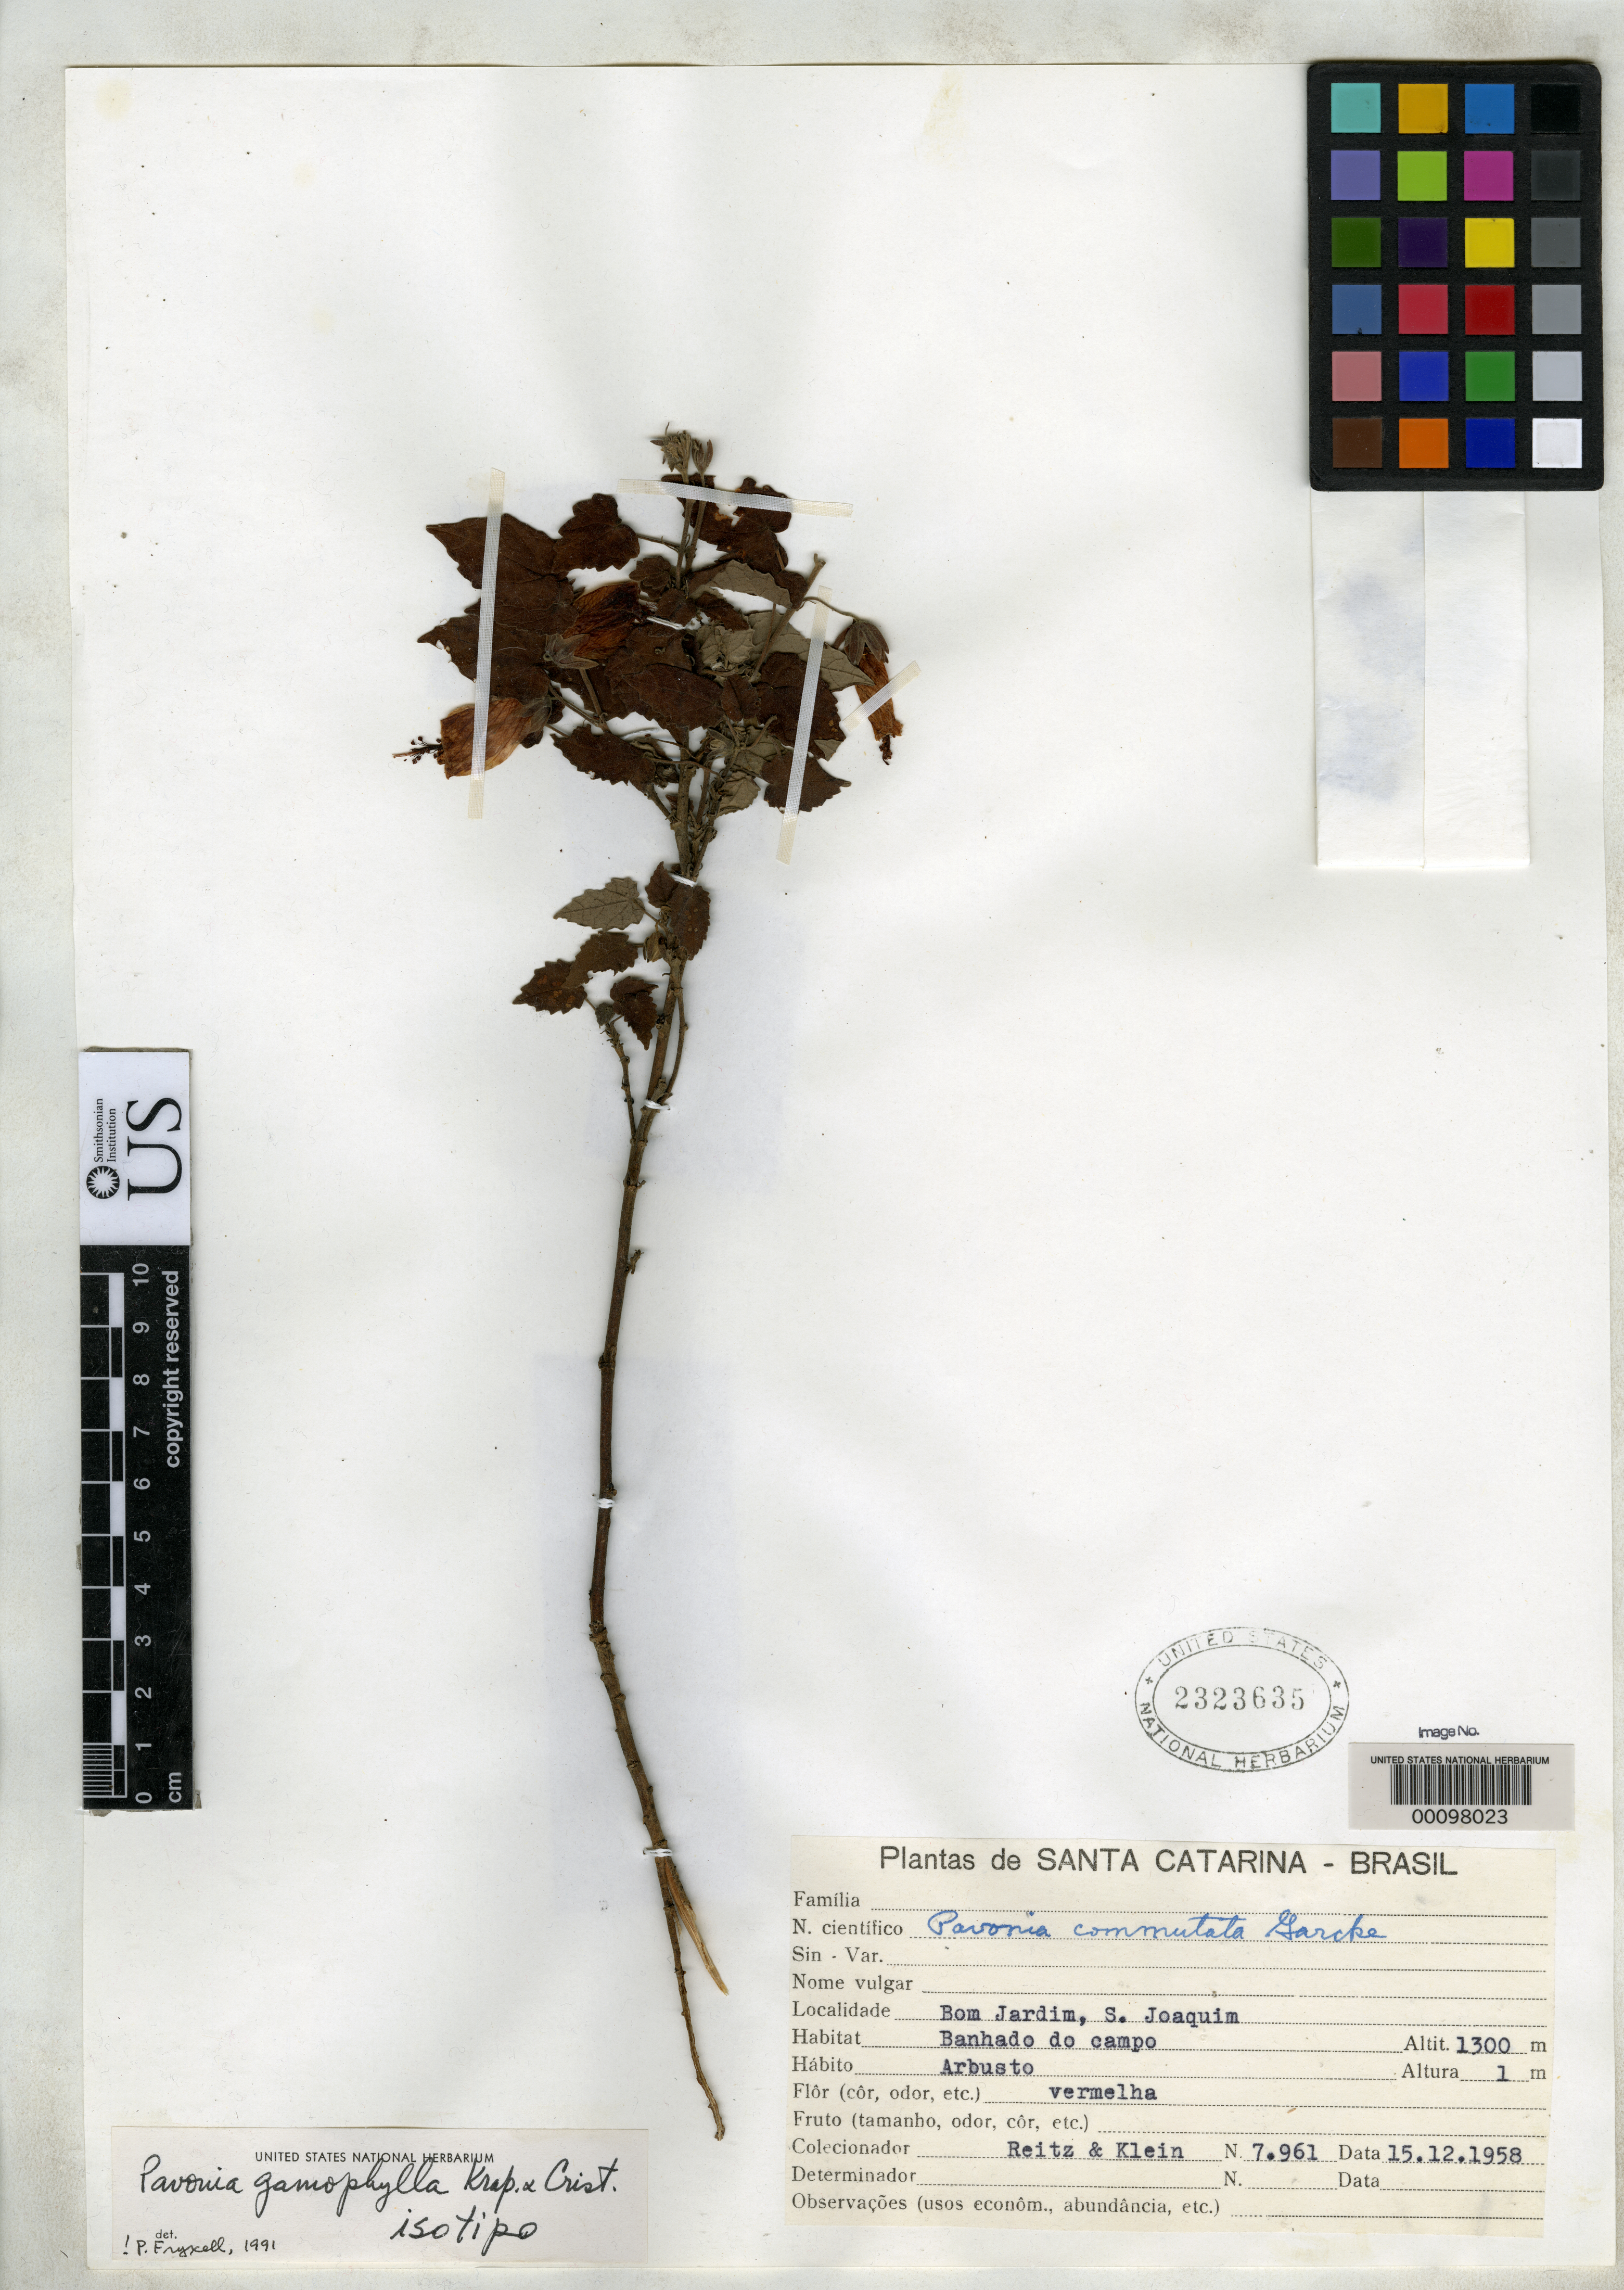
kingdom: Plantae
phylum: Tracheophyta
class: Magnoliopsida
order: Malvales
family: Malvaceae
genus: Pavonia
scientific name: Pavonia gamophylla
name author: Krapov. & Cristóbal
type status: Isotype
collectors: R. Reitz & R. M. Klein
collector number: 7961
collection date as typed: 15 Dec 1958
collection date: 1958-12-15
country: Brazil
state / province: Santa Catarina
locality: Bom Jardim, San Joaquin.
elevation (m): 1300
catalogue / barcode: US 2323635